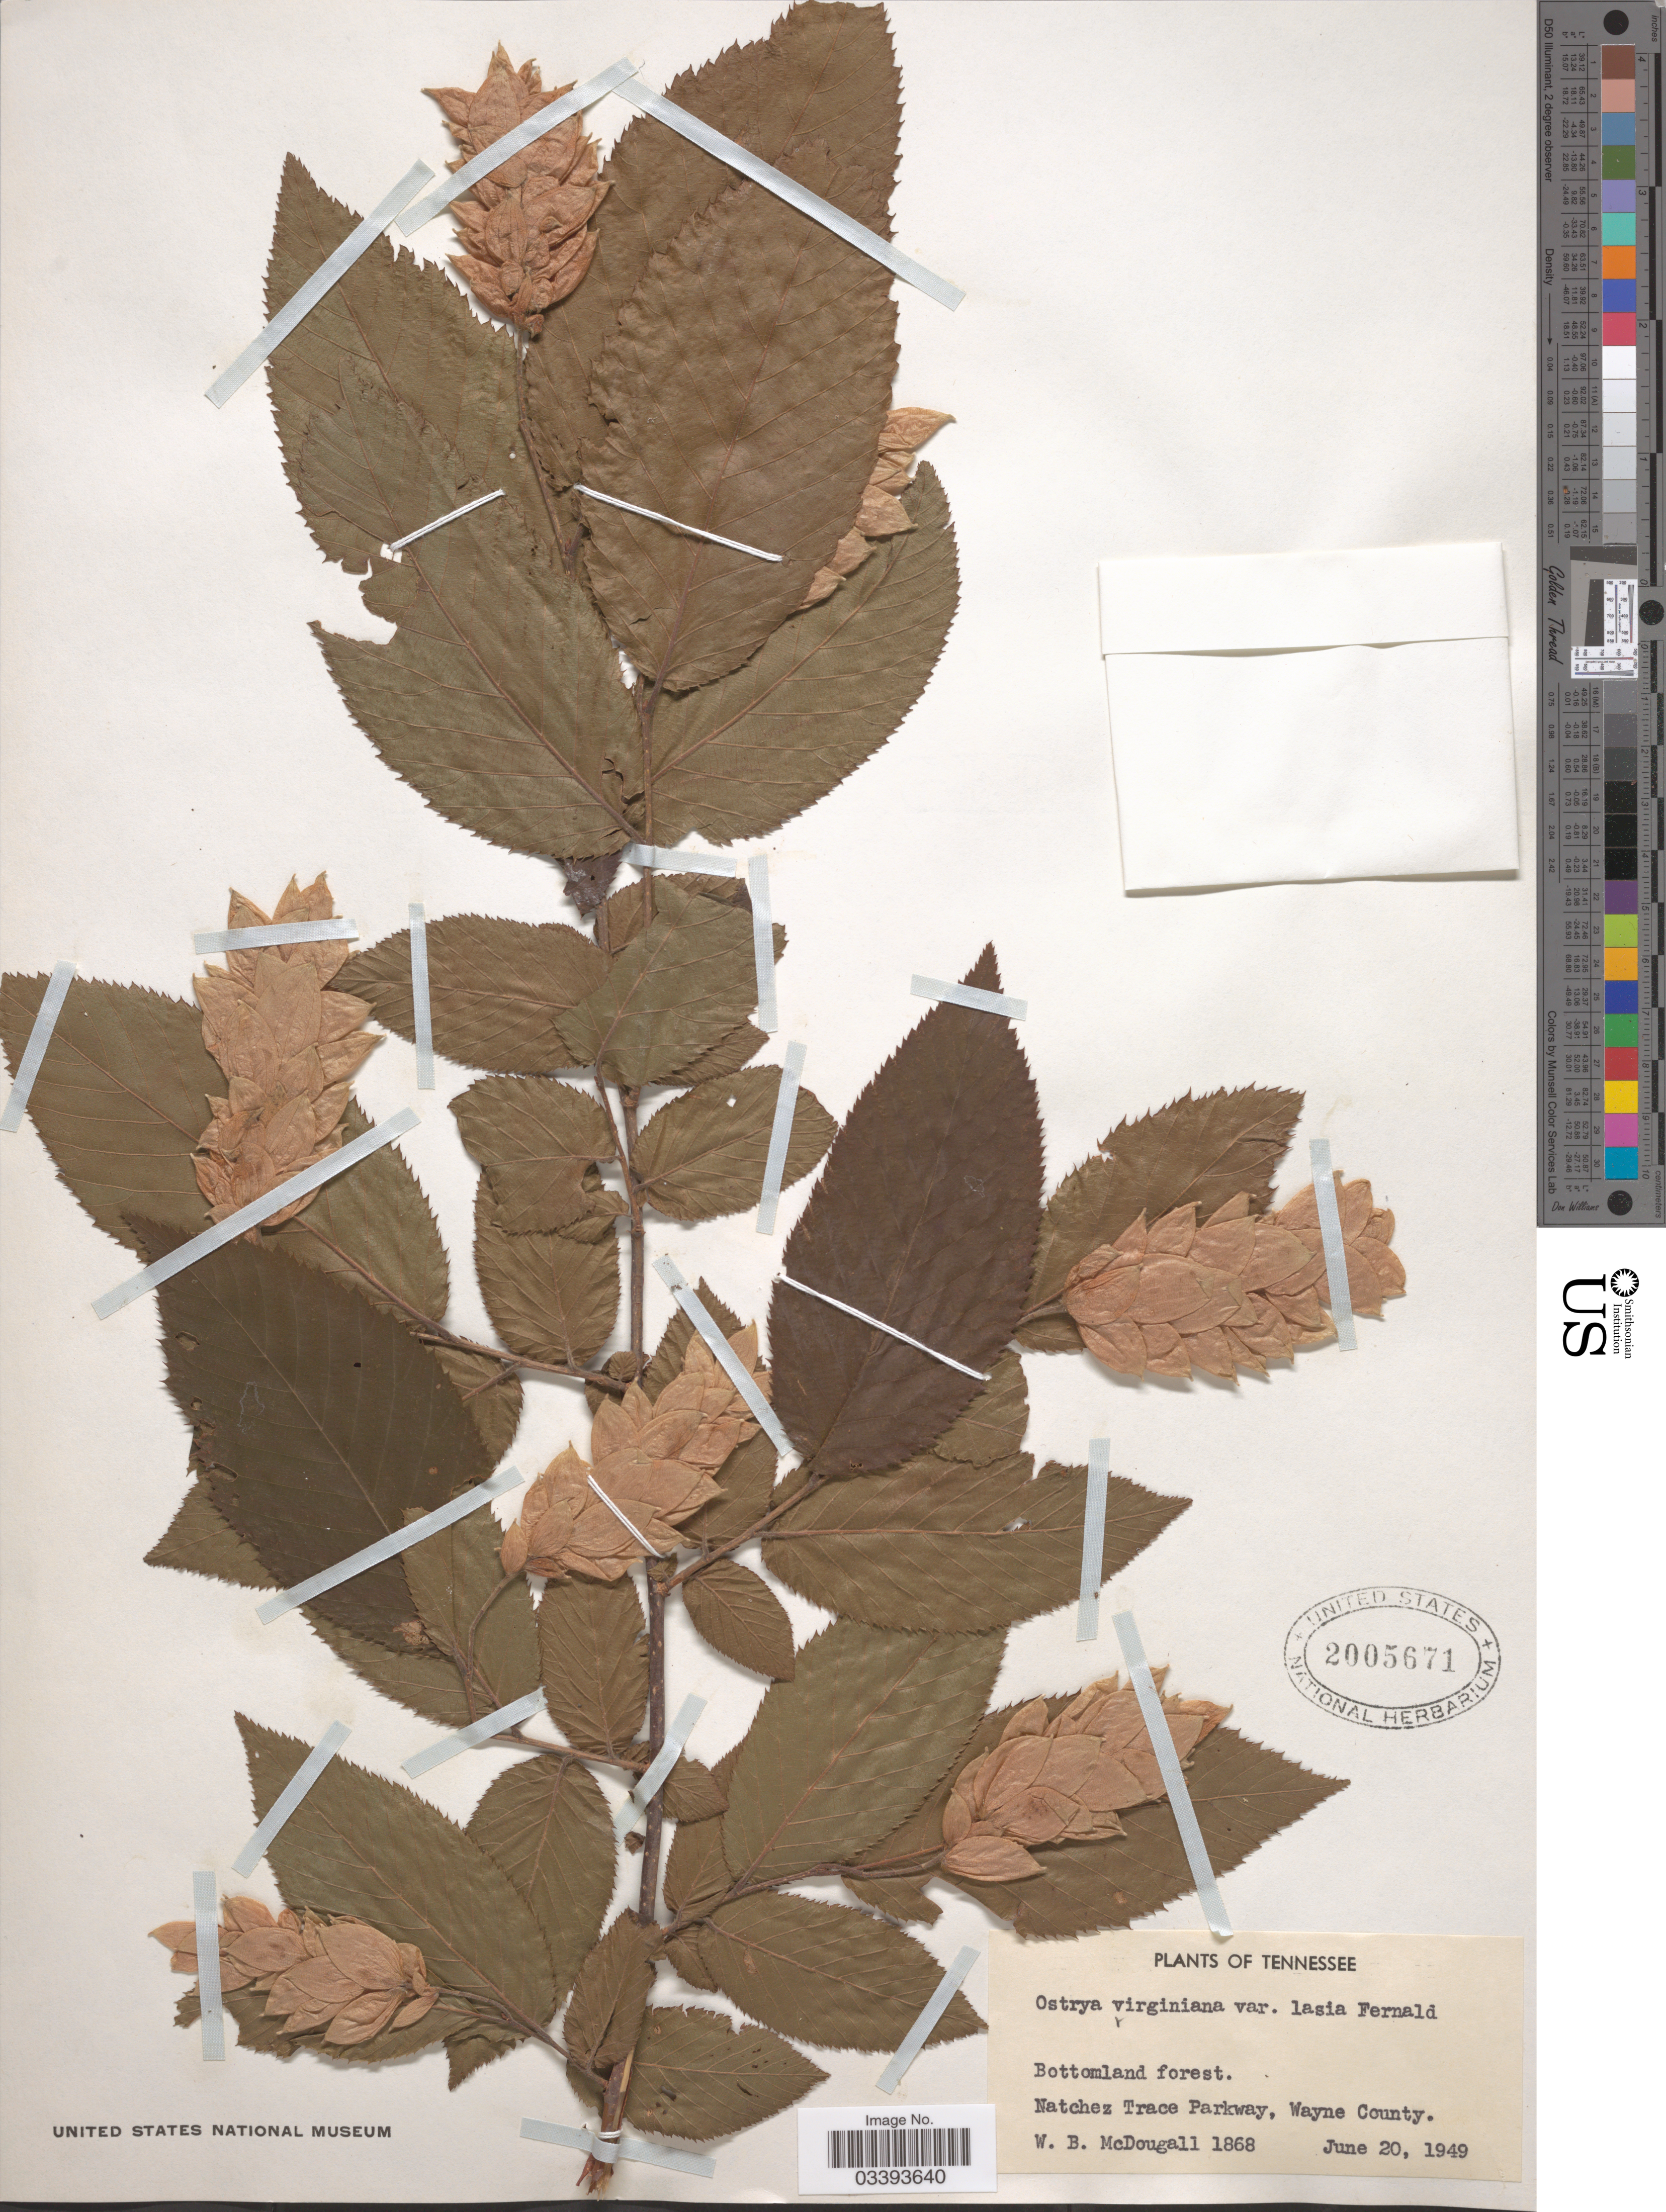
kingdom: Plantae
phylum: Tracheophyta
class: Magnoliopsida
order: Fagales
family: Betulaceae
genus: Ostrya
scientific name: Ostrya virginiana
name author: (Mill.) K. Koch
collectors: W. B. McDougall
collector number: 1868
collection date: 1949-06-20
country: United States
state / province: Tennessee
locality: Bottomland forest. Natchez Trace Parkway, Wayne County.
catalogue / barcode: US 2005671